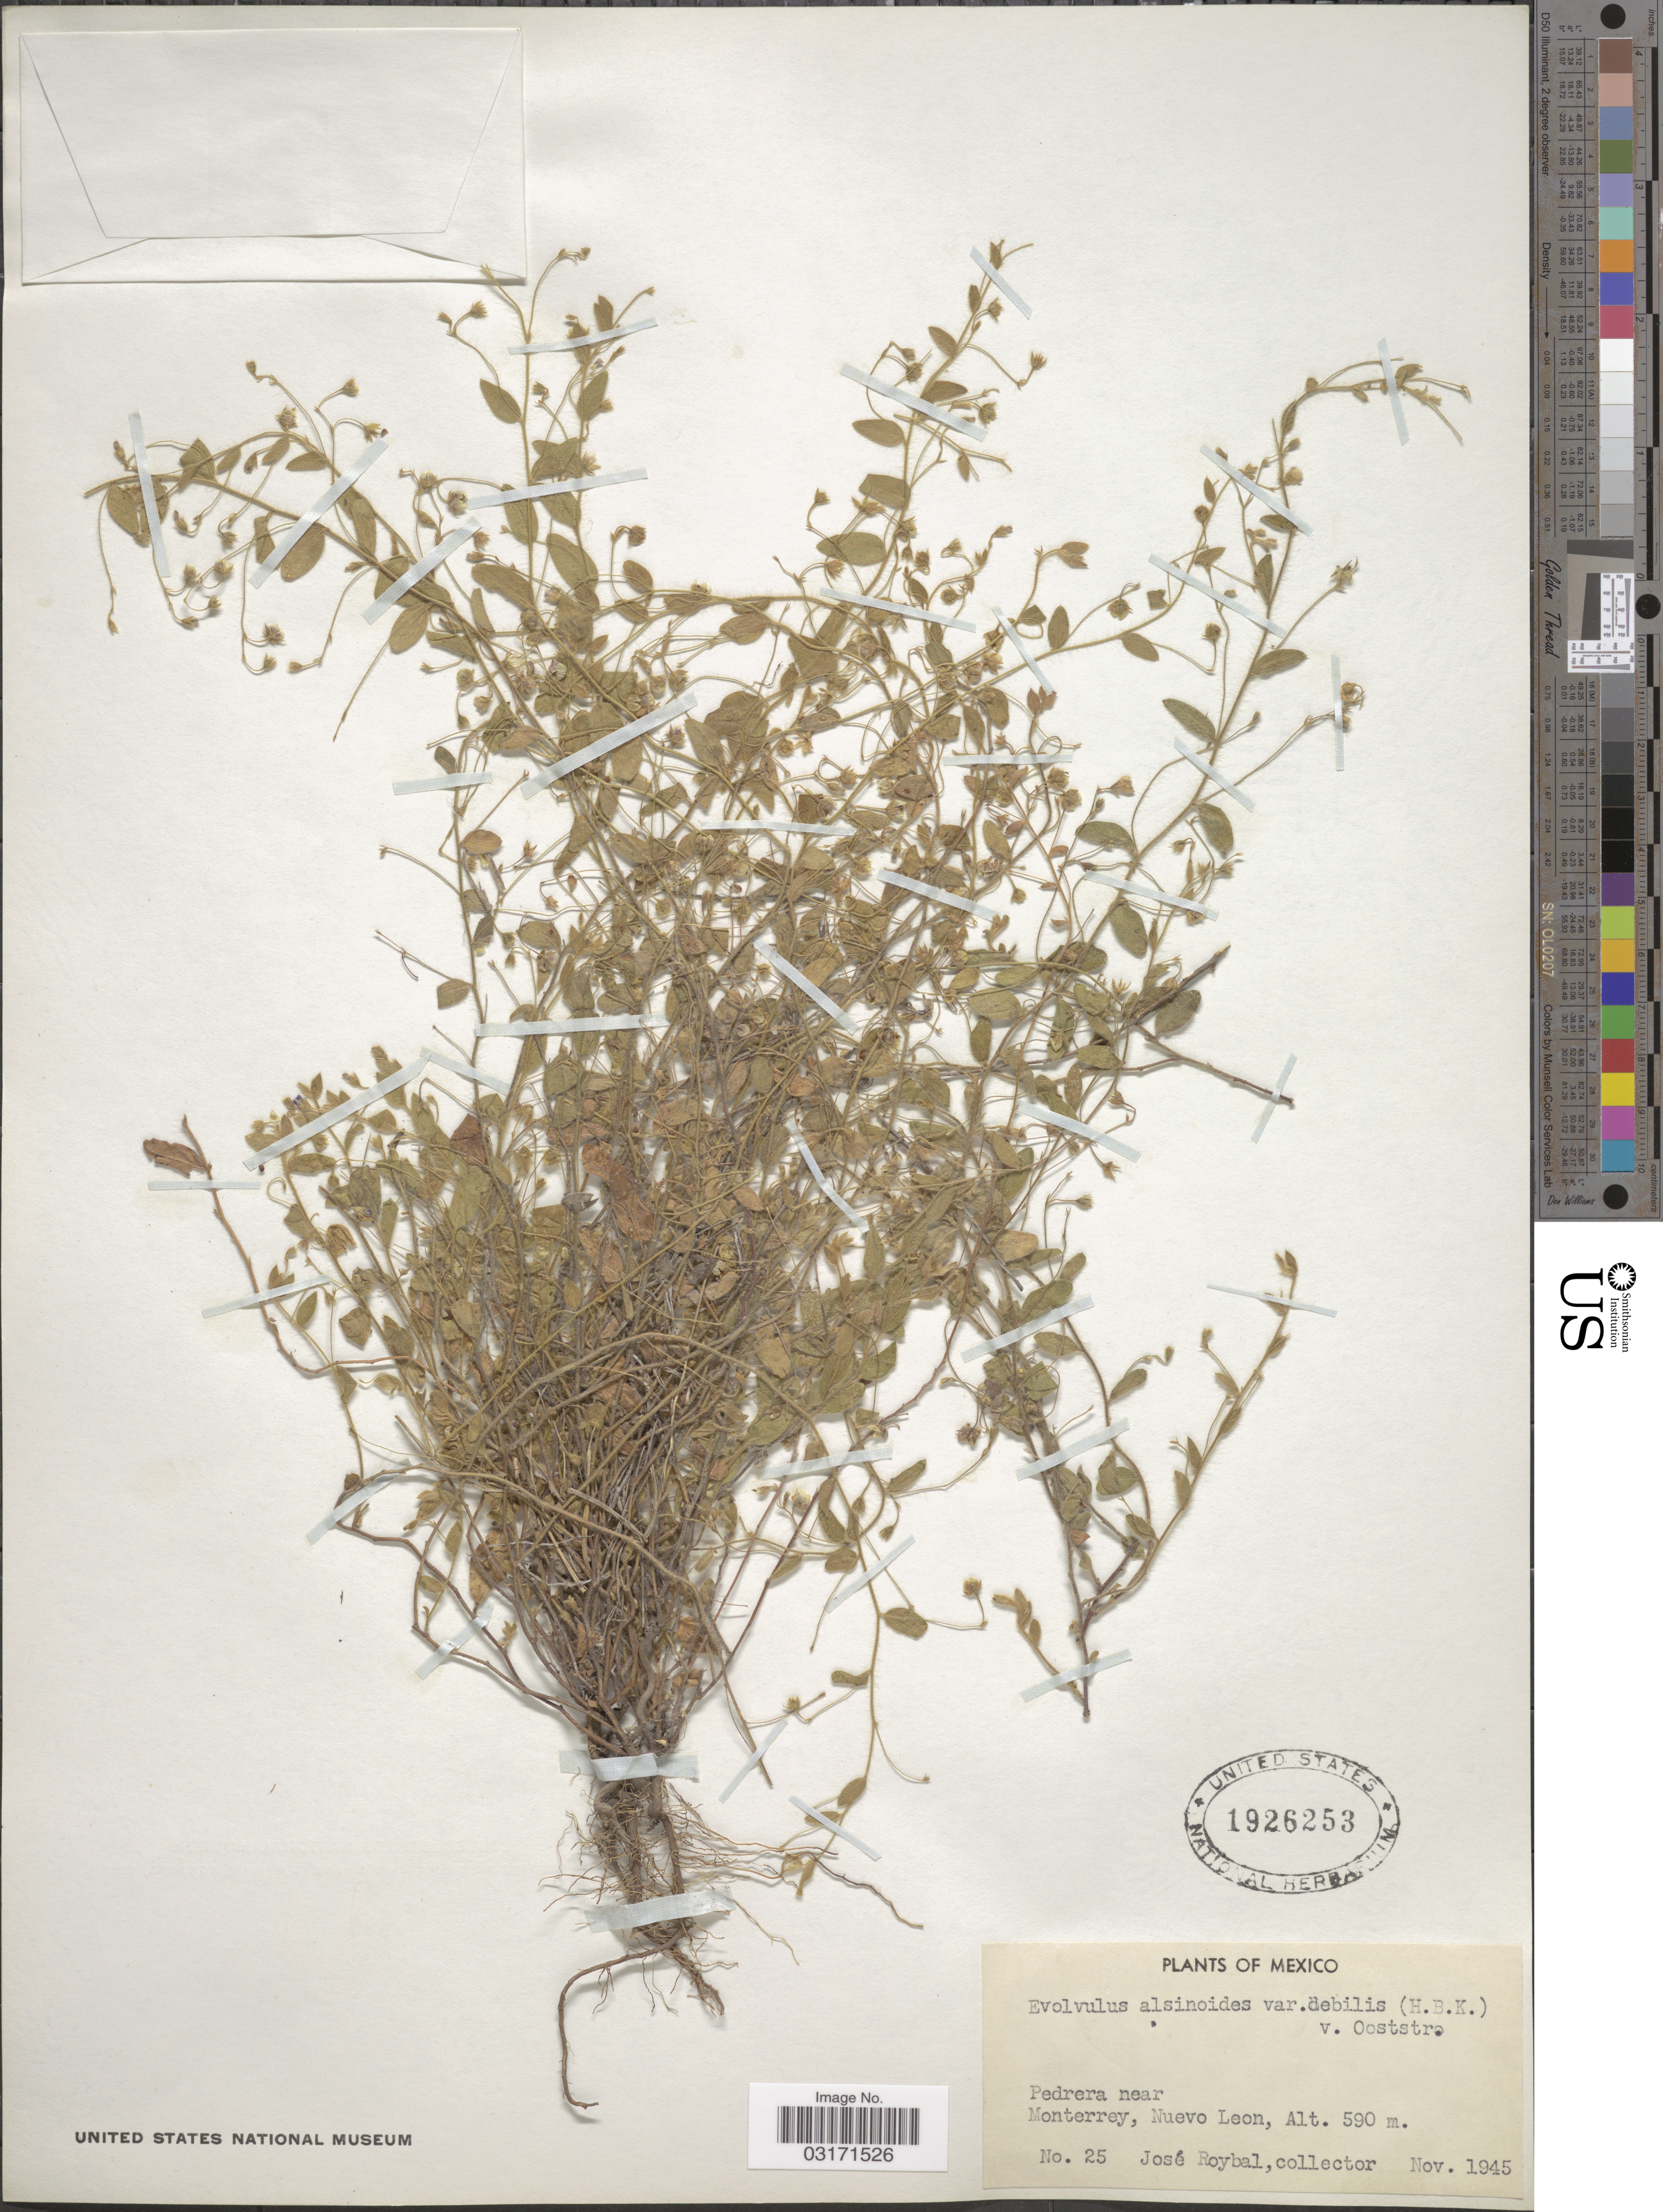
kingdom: Plantae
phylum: Tracheophyta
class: Magnoliopsida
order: Solanales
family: Convolvulaceae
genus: Evolvulus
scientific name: Evolvulus alsinoides var. debilis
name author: (Kunth) Ooststr.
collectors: J. Roybal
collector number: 25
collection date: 1945-11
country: Mexico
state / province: Nuevo León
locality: Pedrera near Monterrey, Nuevo Leon.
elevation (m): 590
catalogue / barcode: US 1926253